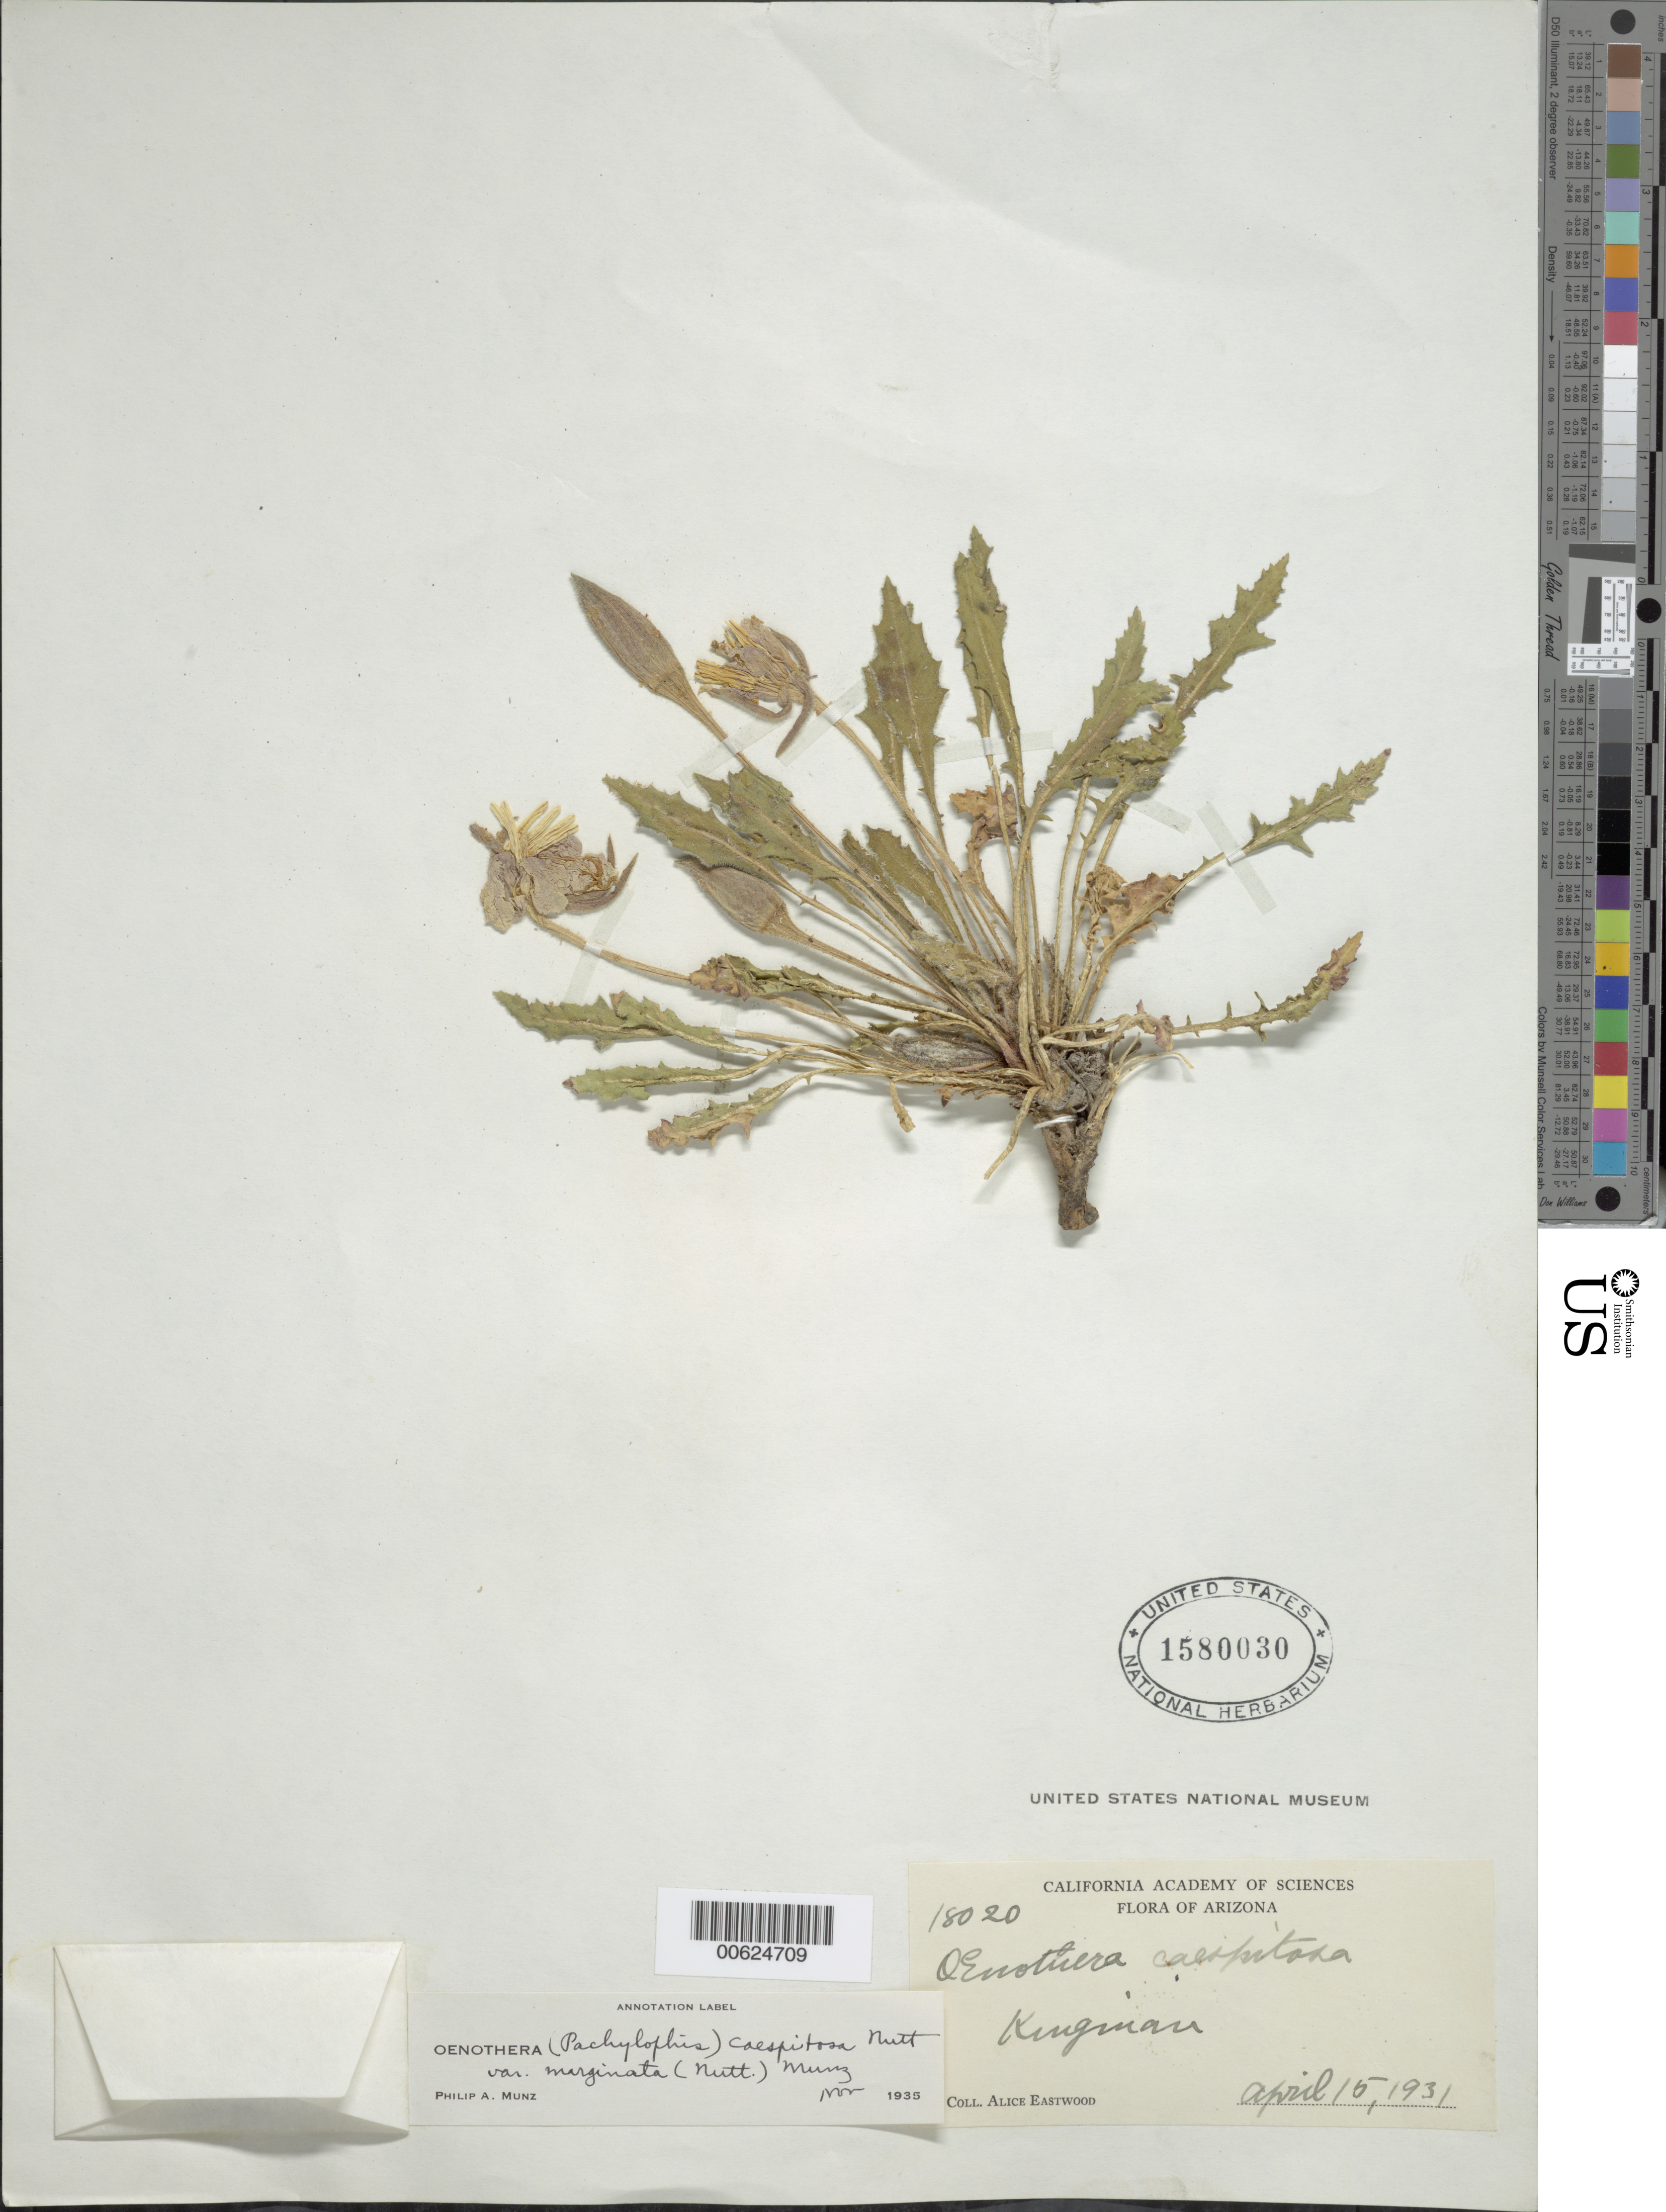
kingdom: Plantae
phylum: Tracheophyta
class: Magnoliopsida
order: Myrtales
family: Onagraceae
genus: Oenothera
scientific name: Oenothera cespitosa subsp. marginata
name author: (Nutt. ex Hook. & Arn.) Munz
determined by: Munz, Philip A.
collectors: A. Eastwood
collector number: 18020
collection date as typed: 15 Apr 1931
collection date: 1931-04-15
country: United States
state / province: Arizona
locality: Kinginan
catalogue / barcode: US 1580030